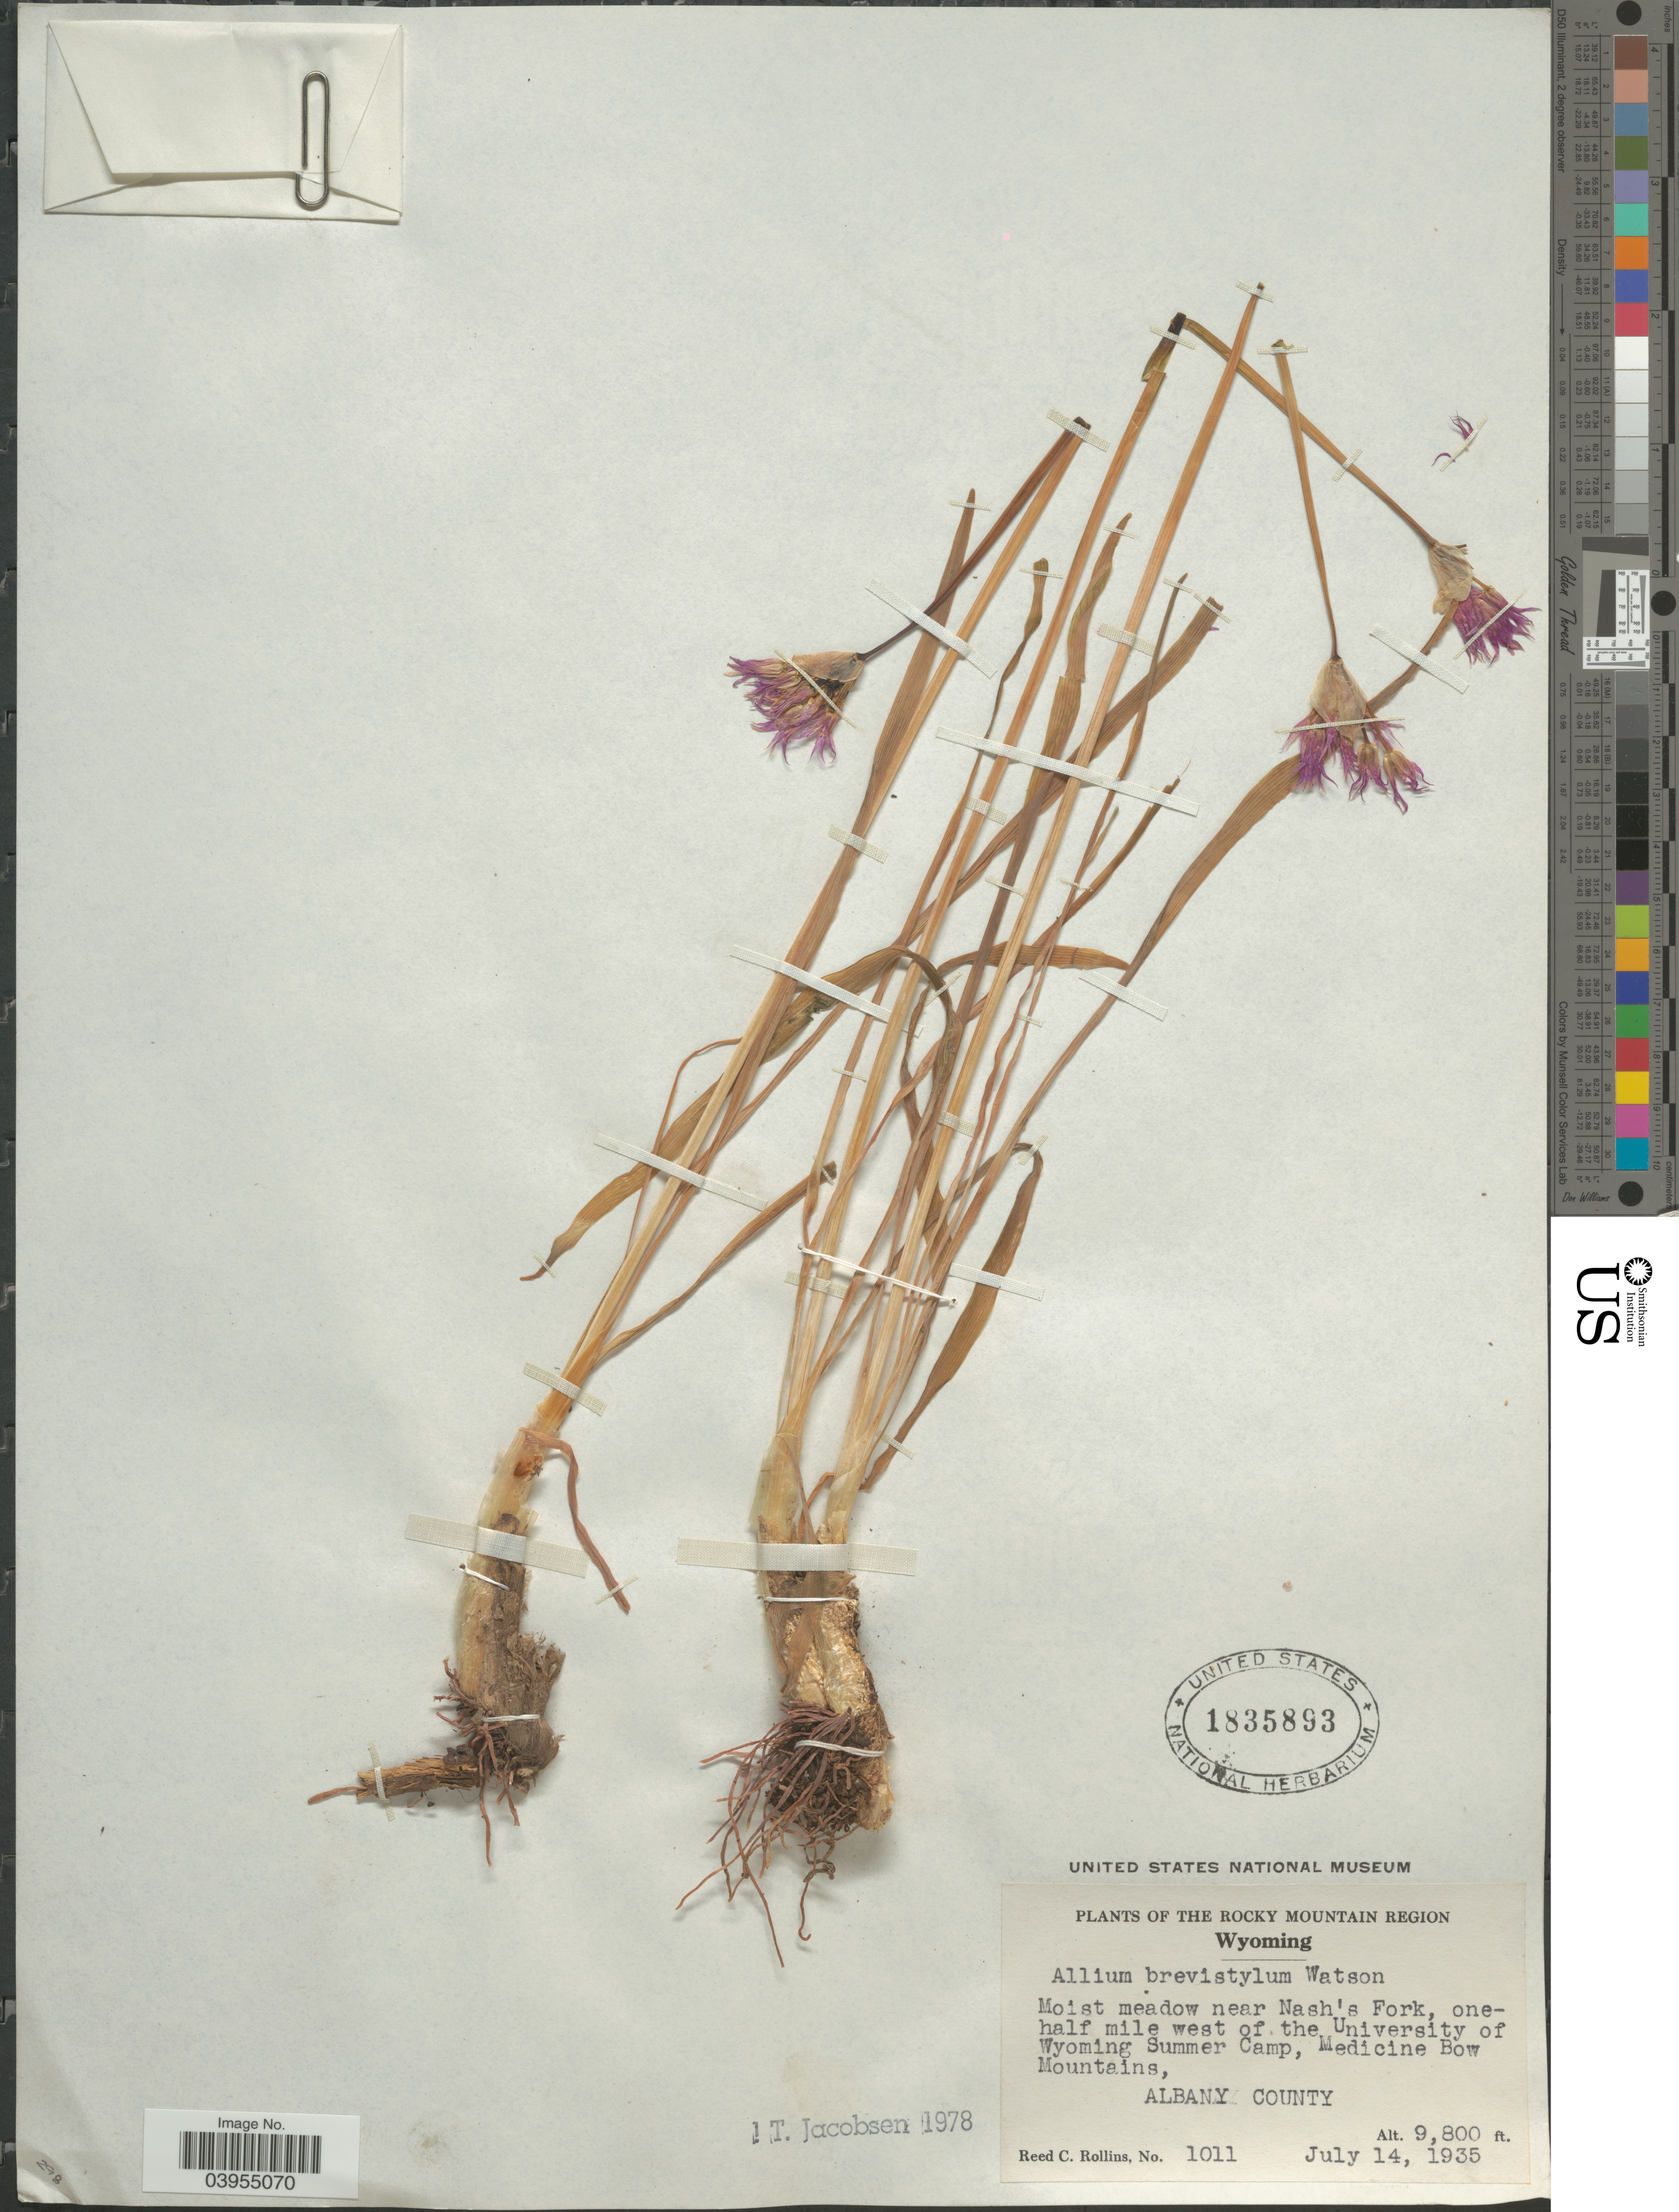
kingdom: Plantae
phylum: Tracheophyta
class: Liliopsida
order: Asparagales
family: Amaryllidaceae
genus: Allium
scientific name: Allium brevistylum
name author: S. Watson in C. King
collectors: R. C. Rollins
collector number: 1011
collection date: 1935-07-14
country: United States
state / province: Wyoming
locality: The Rocky Mountain Region. Moist meadow near Nash's Fork, onehalf mile west of the University of Wyoming Summer Camp, Medicine Bow Mountains, Albany County.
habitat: moist meadow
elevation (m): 2987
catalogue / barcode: US 1835893